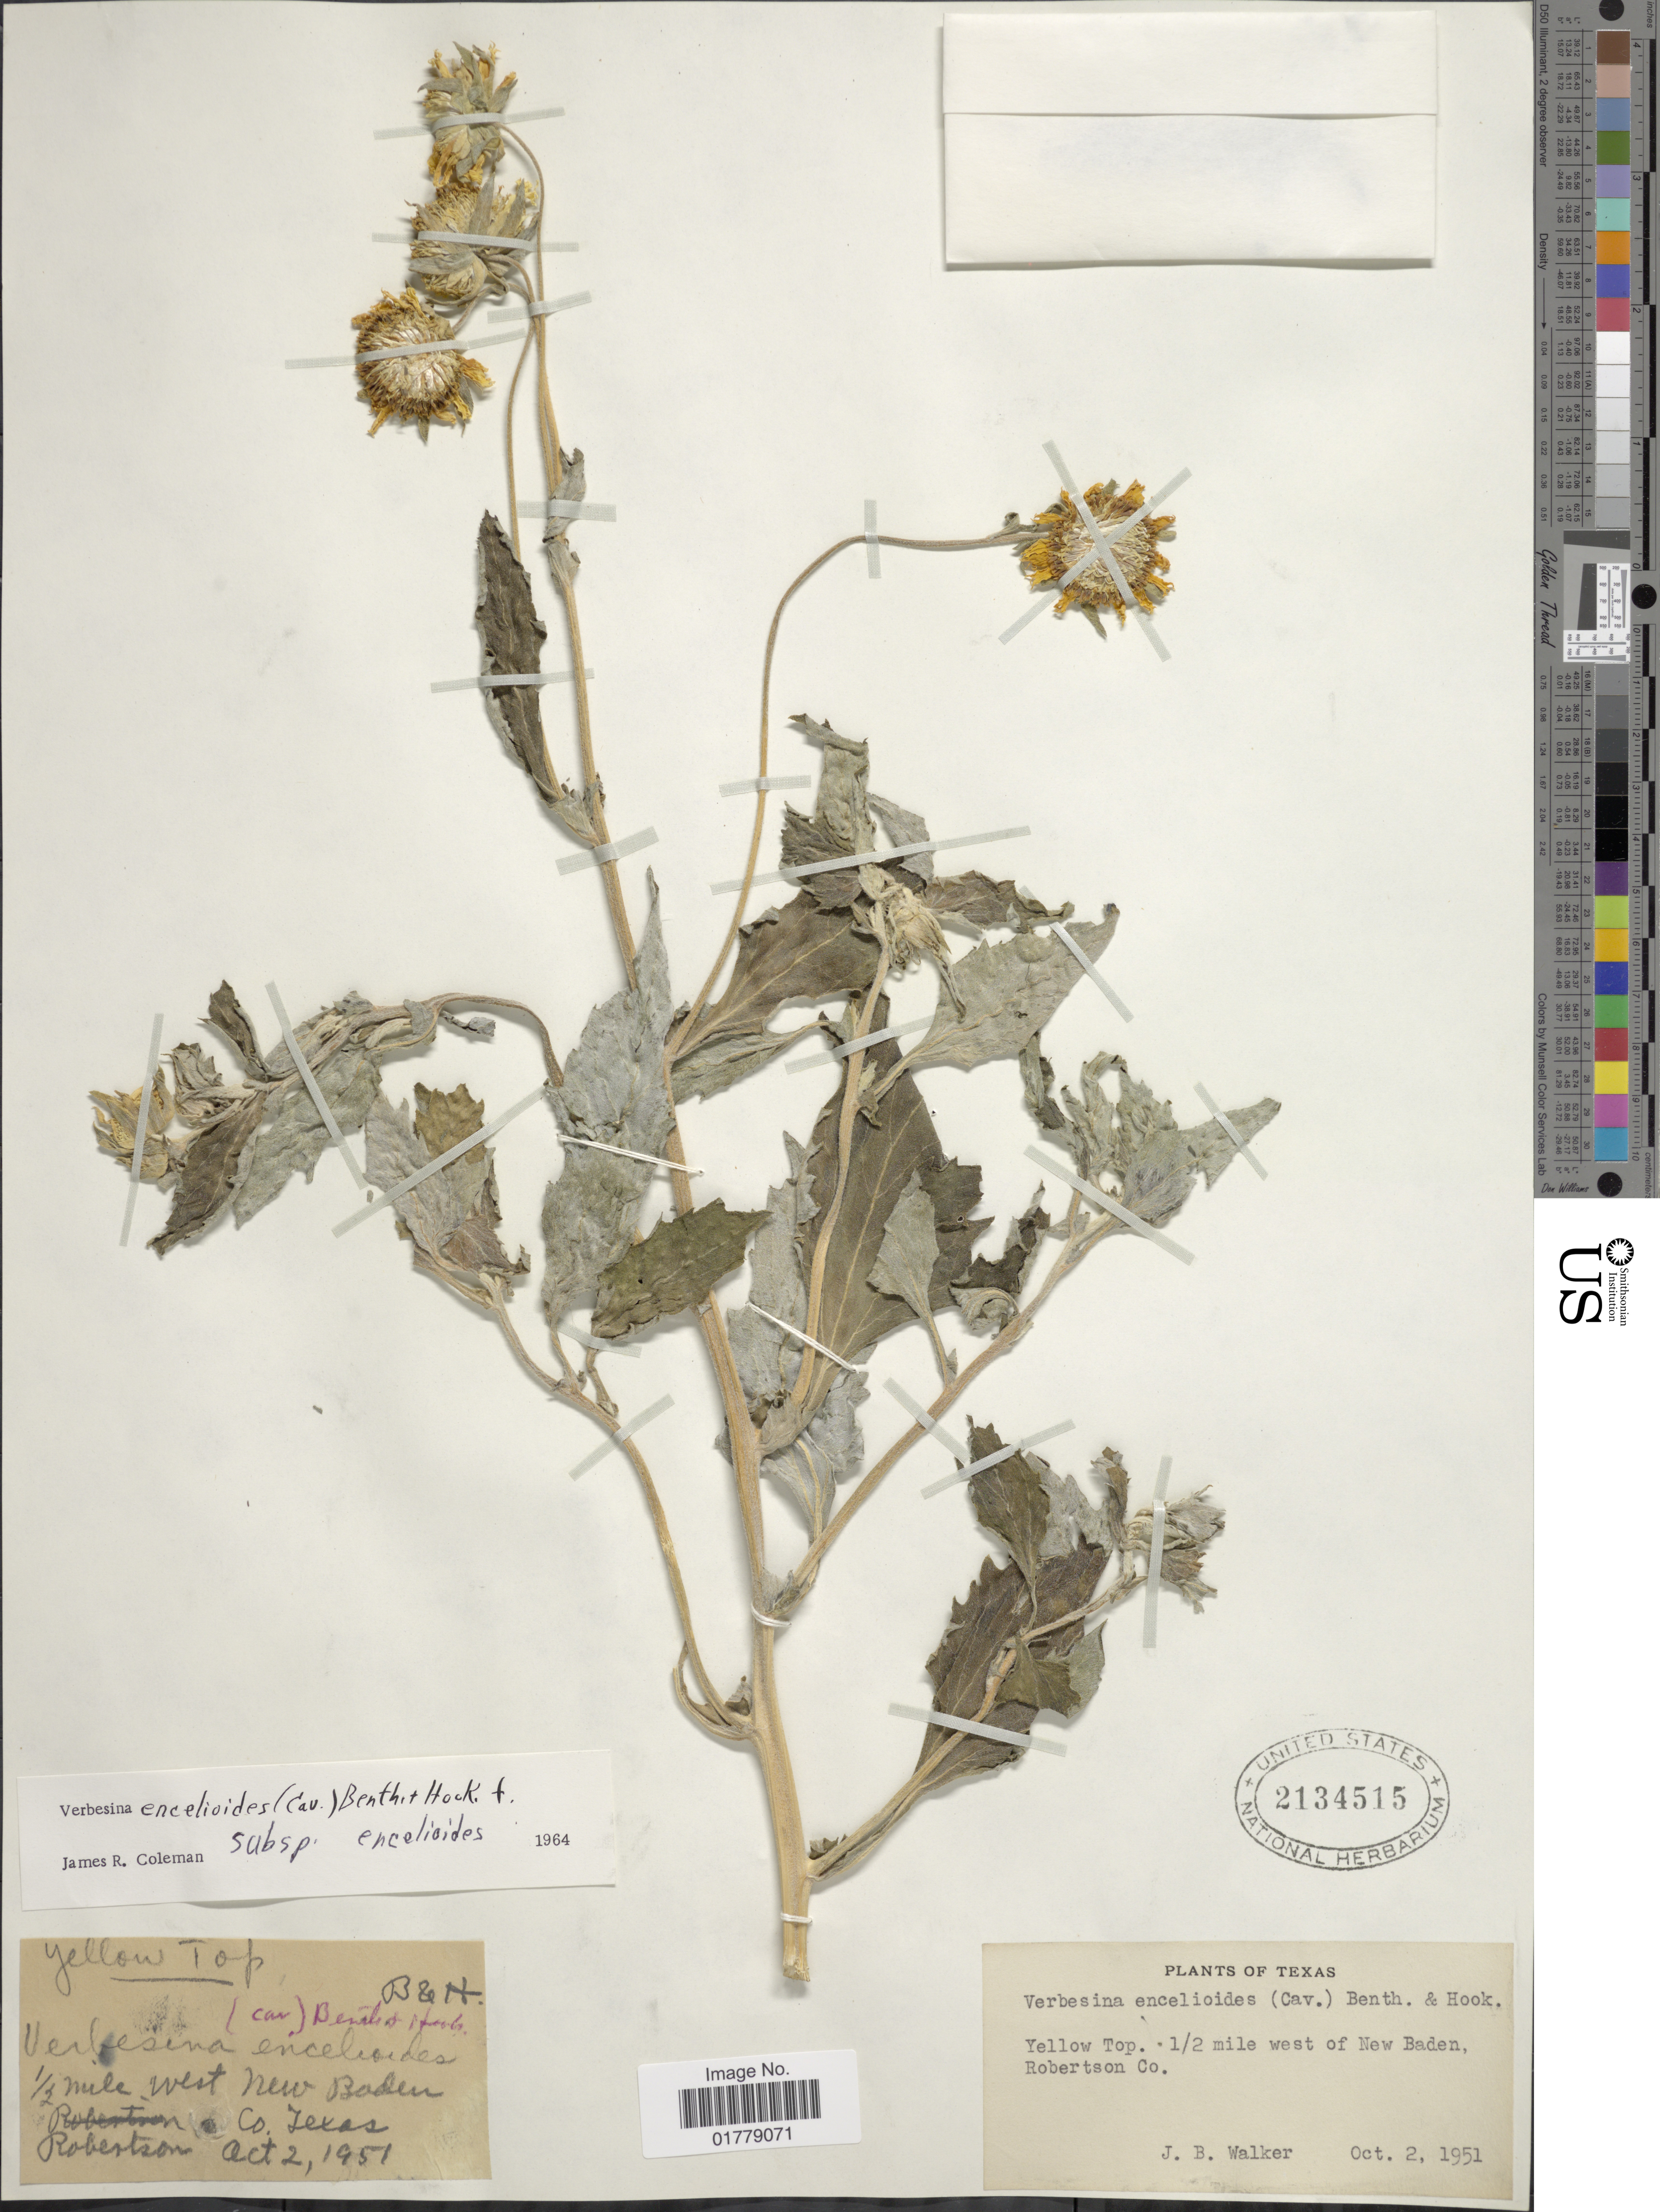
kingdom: Plantae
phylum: Tracheophyta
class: Magnoliopsida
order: Asterales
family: Asteraceae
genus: Verbesina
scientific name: Verbesina encelioides subsp. encelioides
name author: (Cav.) Benth. & Hook.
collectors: J. Walker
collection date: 1951-10-02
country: United States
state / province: Texas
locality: Yellow Top. 1/2 mile west of New Baden, Robertson Co.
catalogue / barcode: US 2134515